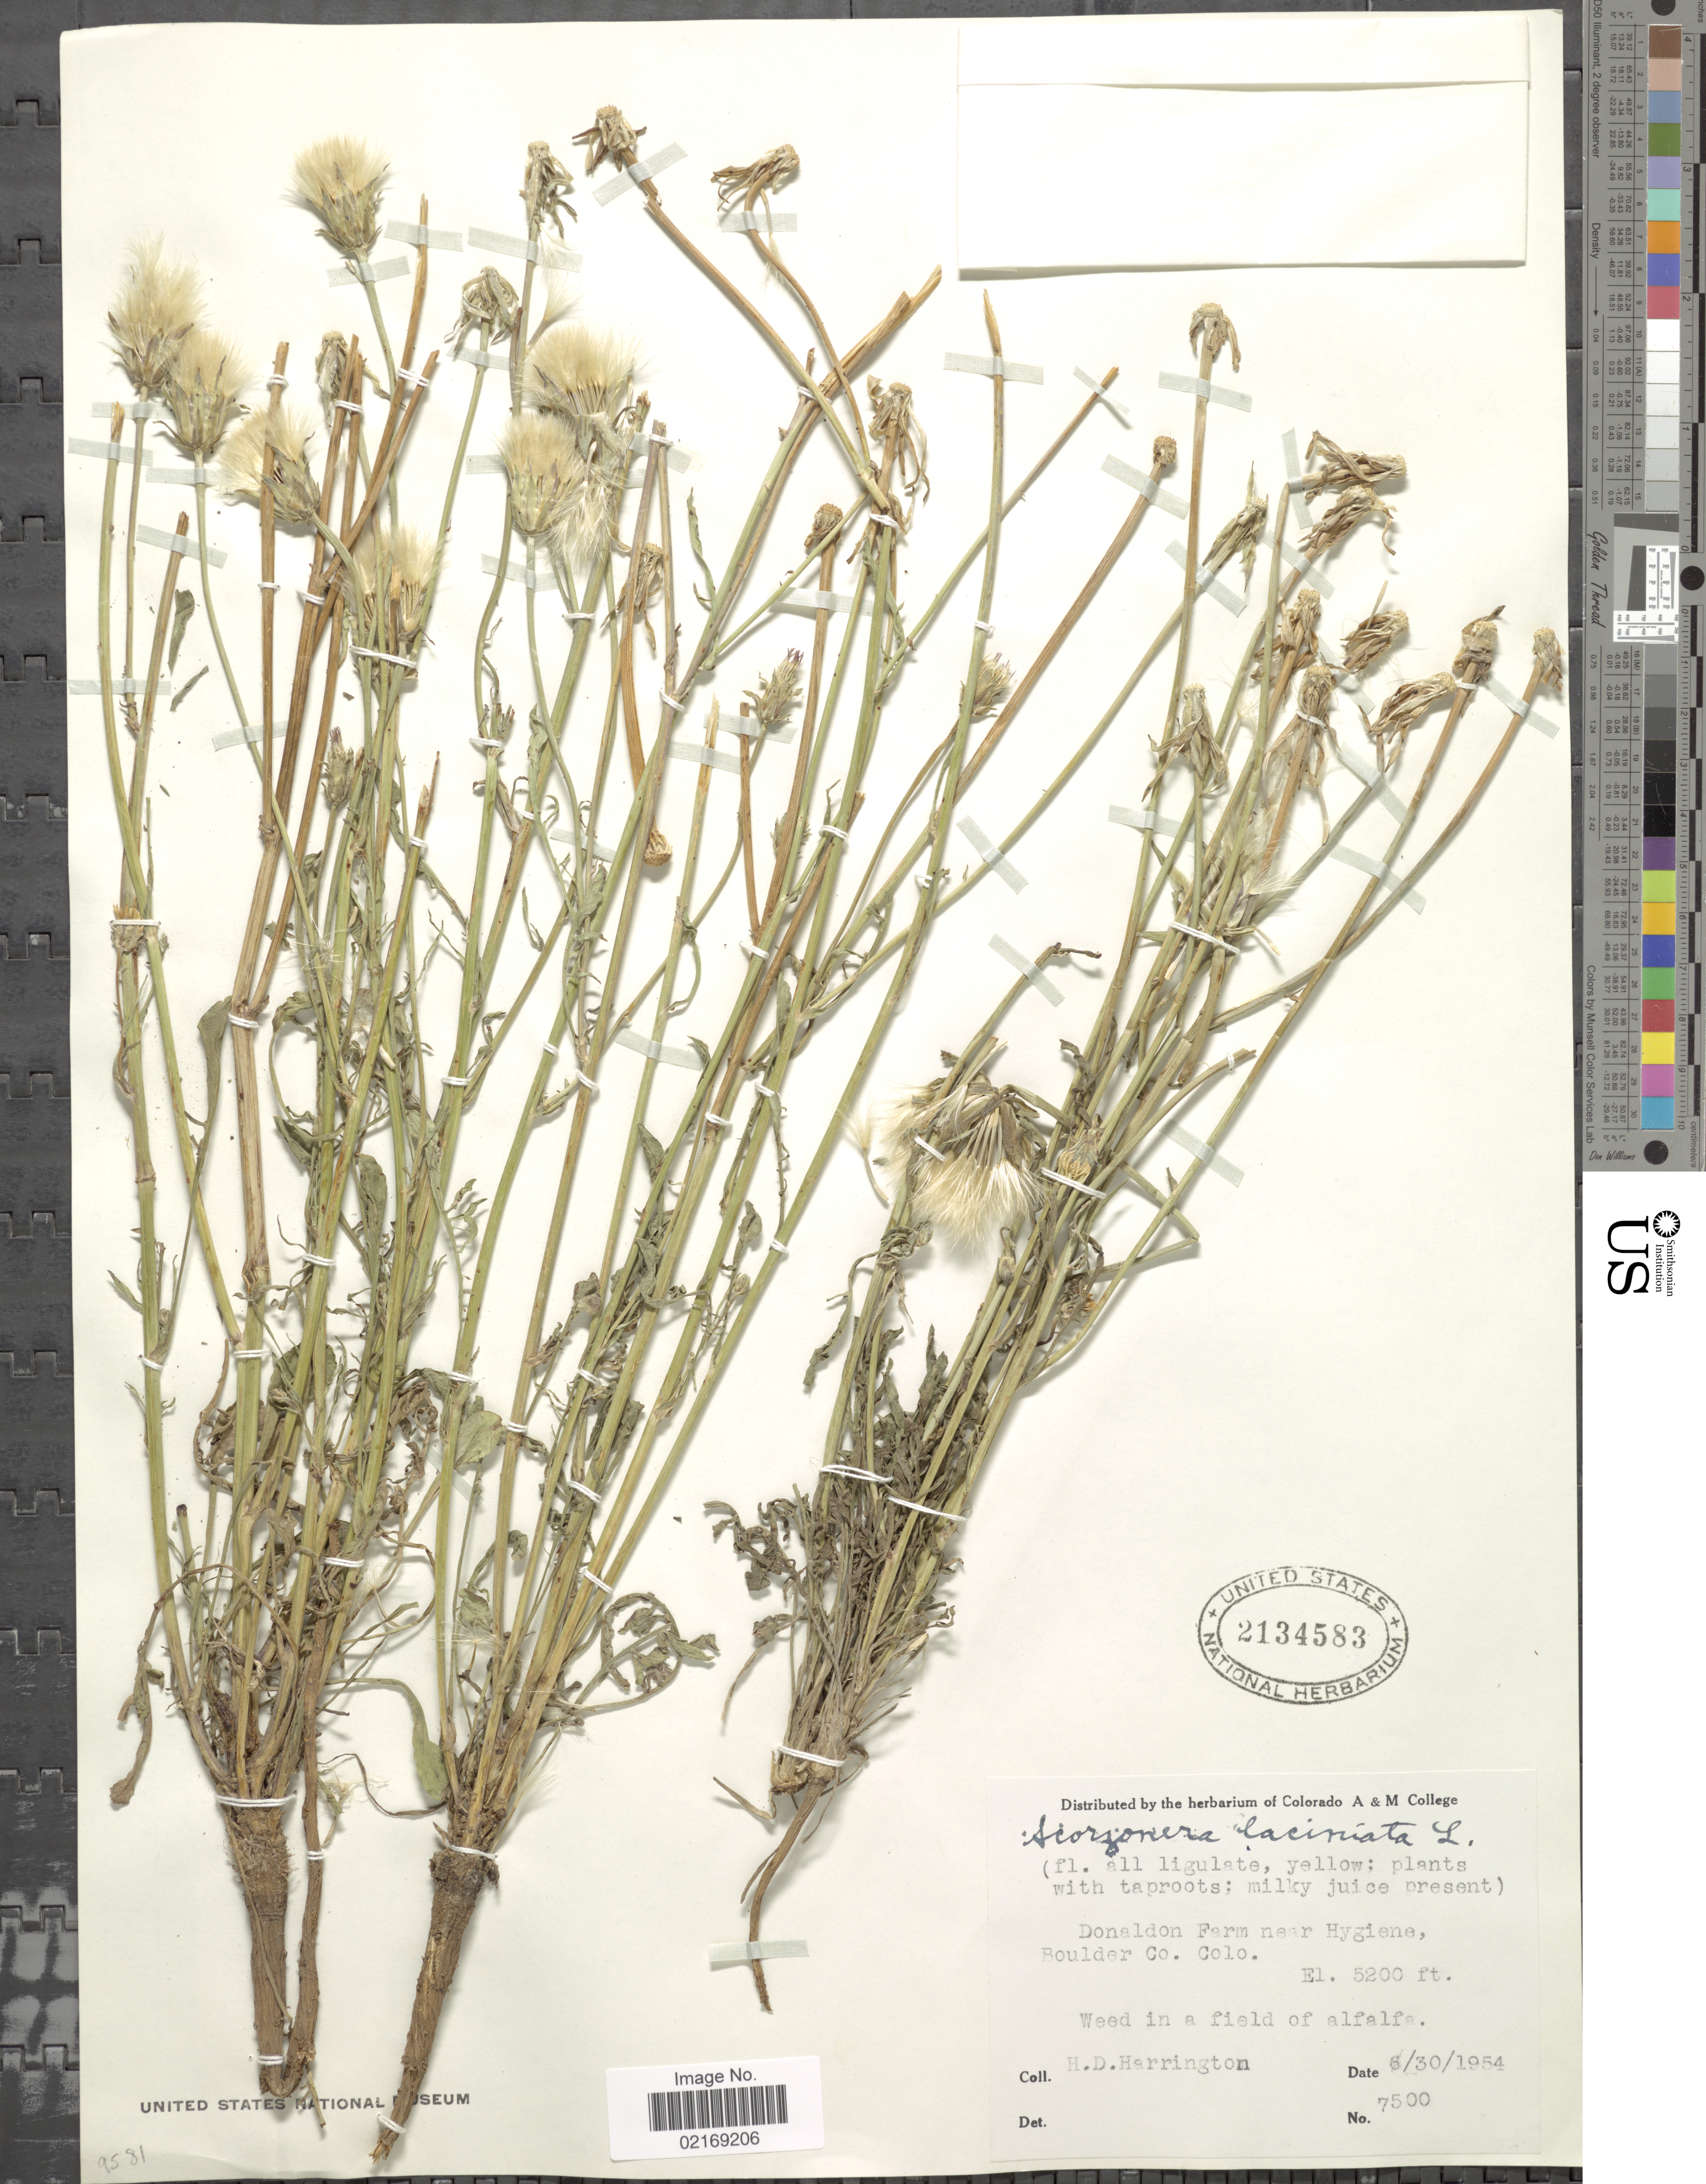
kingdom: Plantae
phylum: Tracheophyta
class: Magnoliopsida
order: Asterales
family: Asteraceae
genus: Scorzonera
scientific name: Scorzonera laciniata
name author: L.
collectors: H. Harrington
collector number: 7500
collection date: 1954-06-30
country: United States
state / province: Colorado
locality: Donaldon Farm near Hygiene, Boulder Co., weed in a field of alfalafa.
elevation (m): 1585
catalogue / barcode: US 2134583